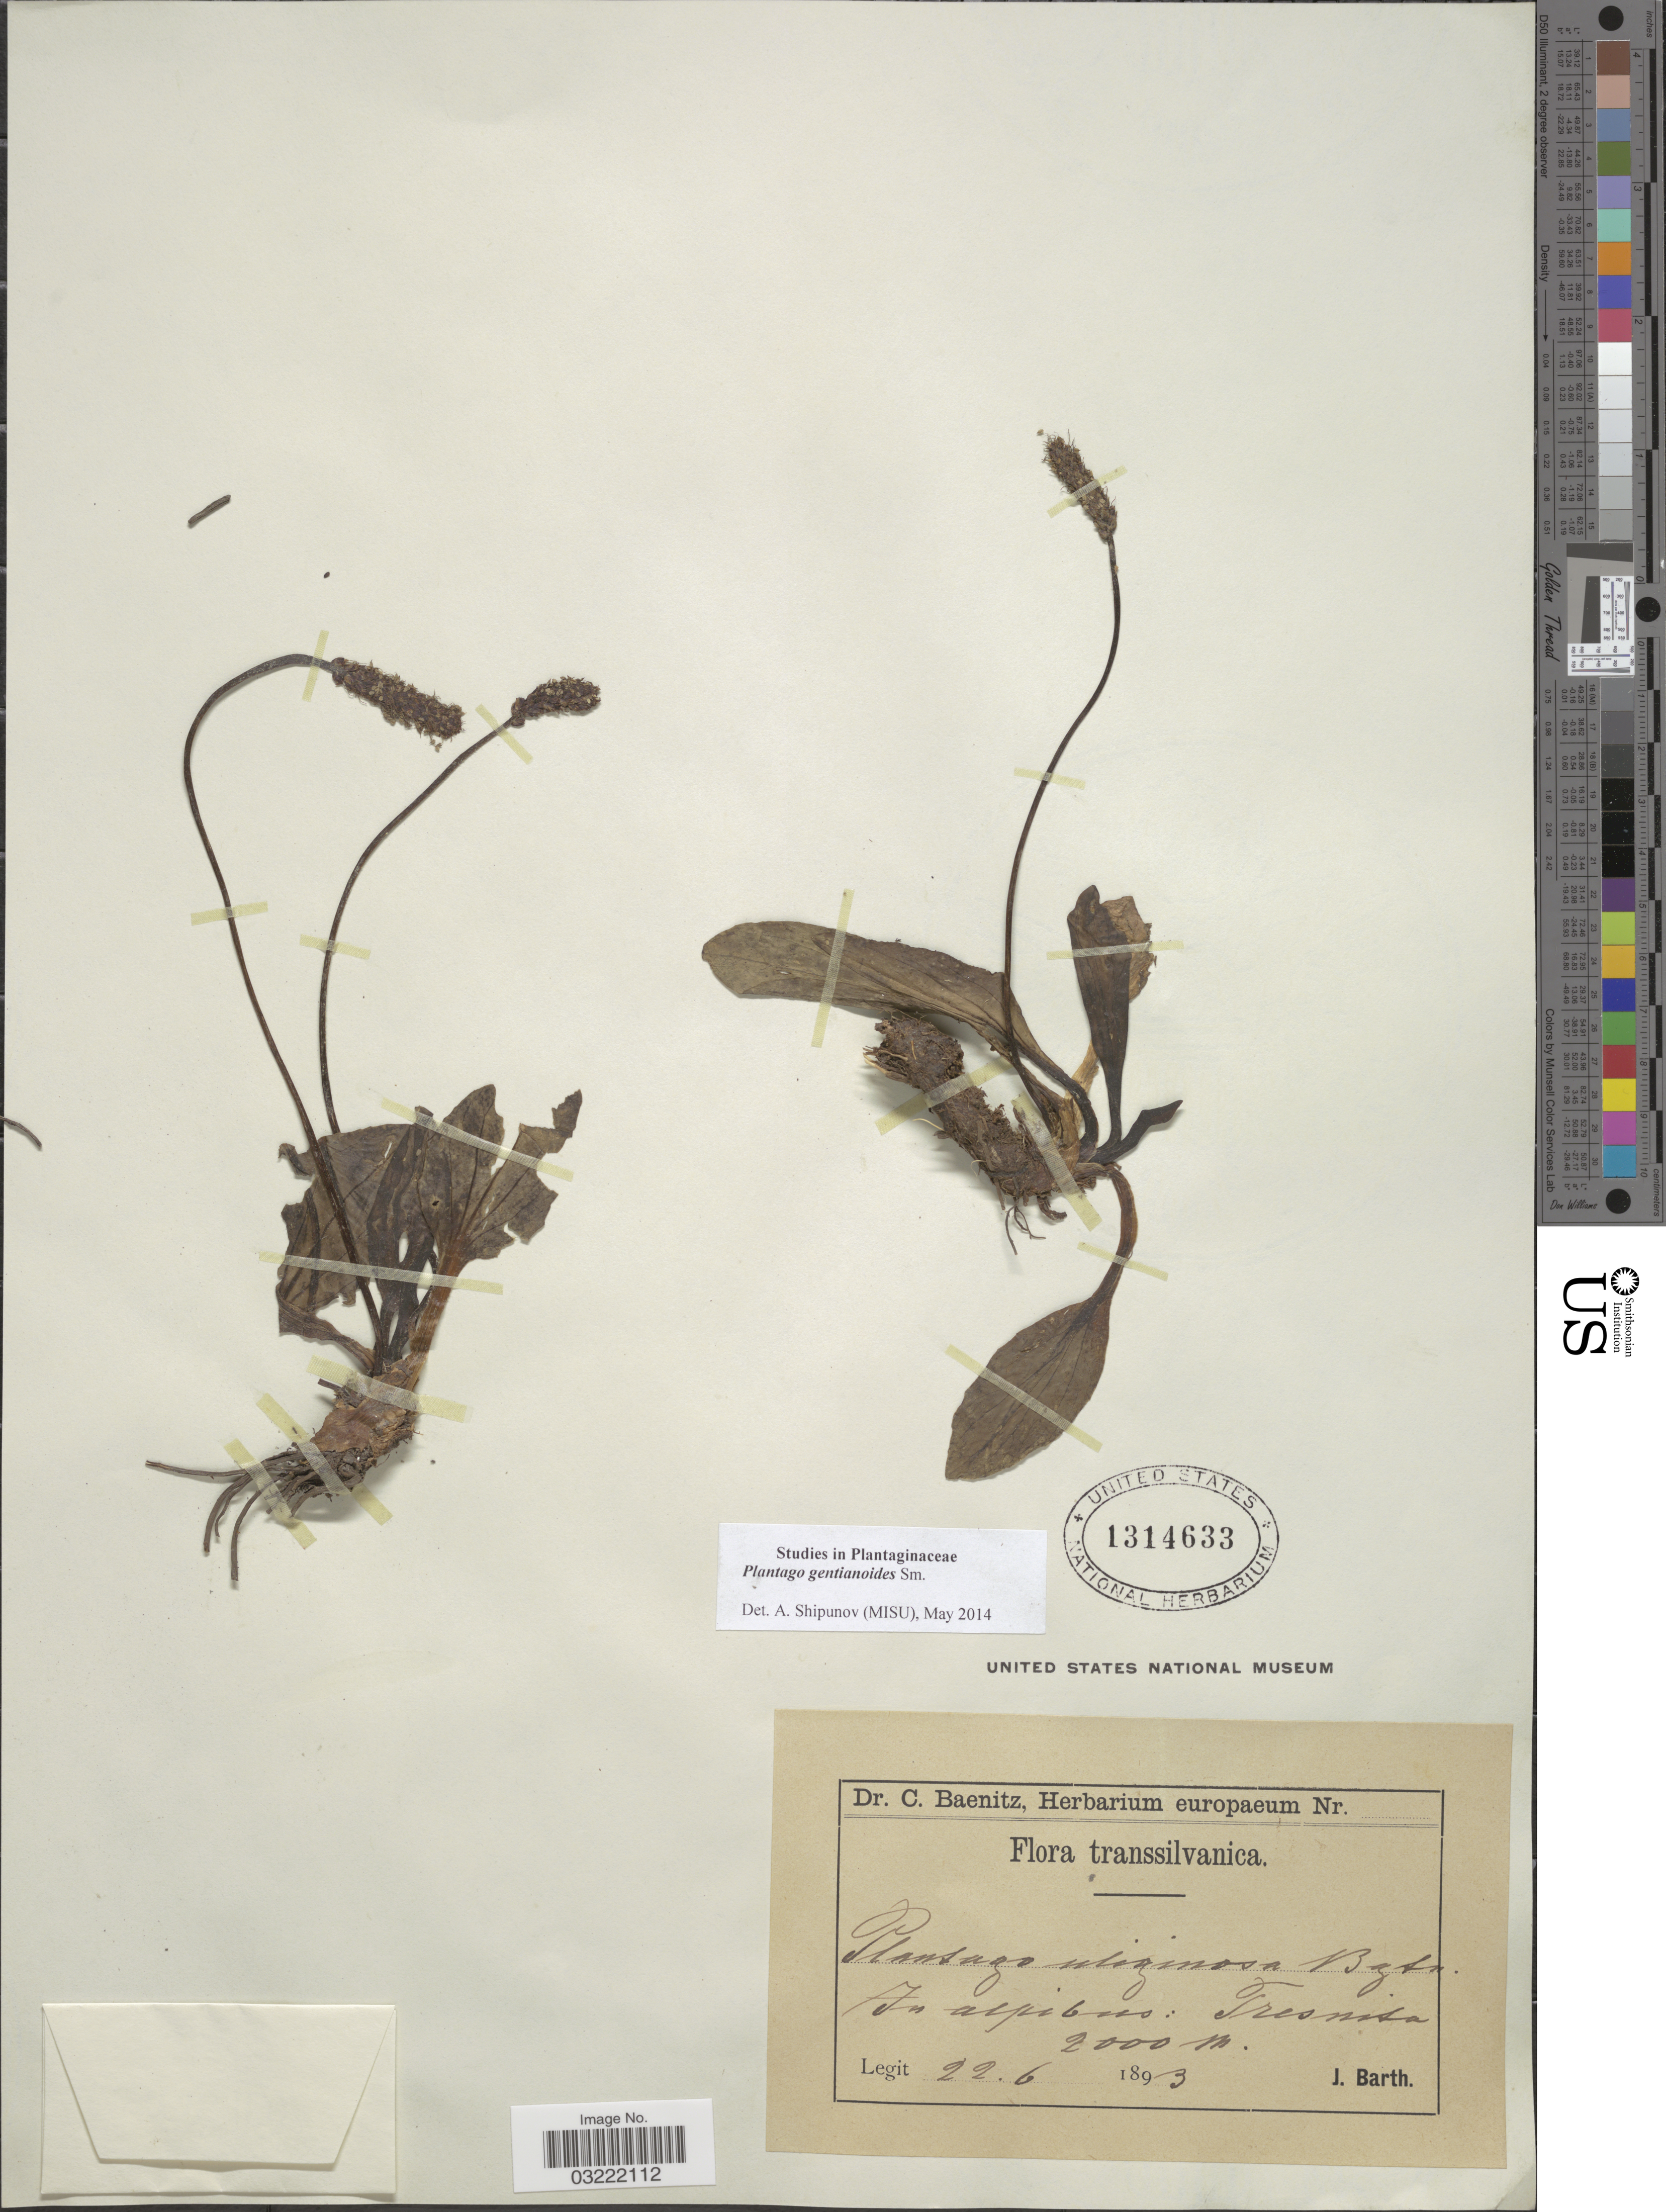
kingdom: Plantae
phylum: Tracheophyta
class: Magnoliopsida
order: Lamiales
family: Plantaginaceae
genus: Plantago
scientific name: Plantago gentianoides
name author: Sibth. & Sm.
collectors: J. Barth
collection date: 1893-06-22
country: Romania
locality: Transsilvanica. Tresnita [interpreted].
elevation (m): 2000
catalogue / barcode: US 1314633